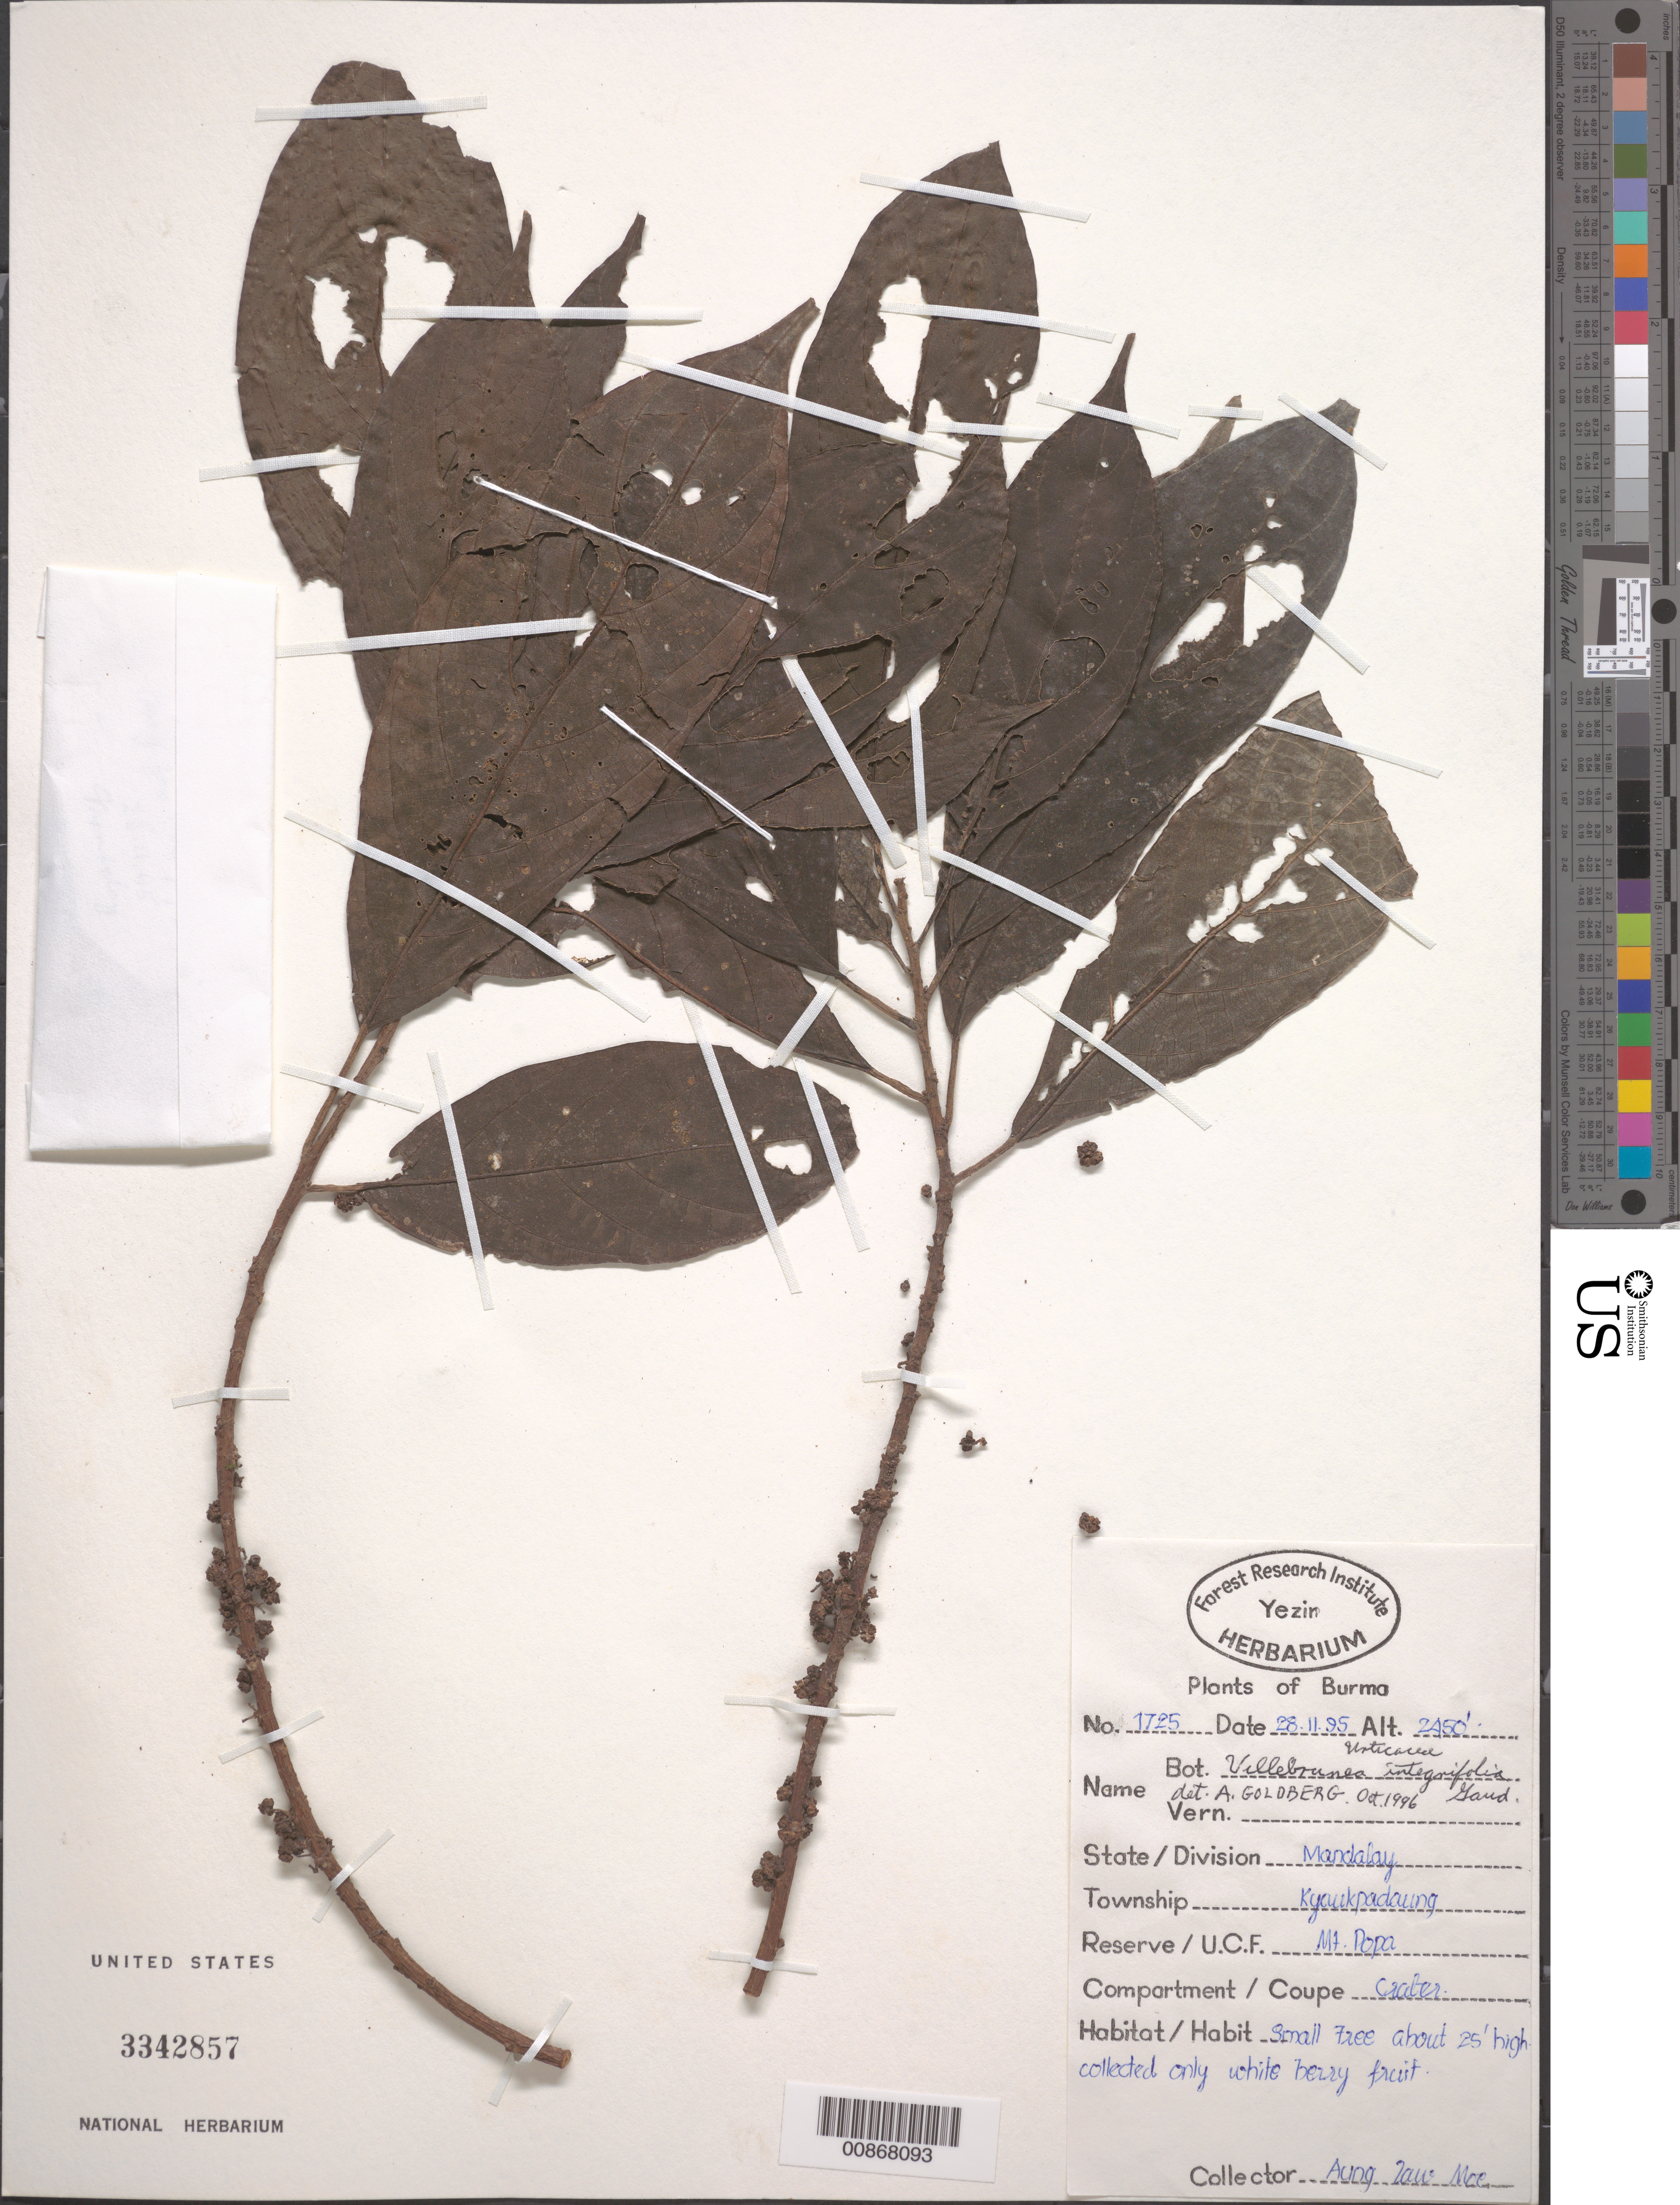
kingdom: Plantae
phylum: Tracheophyta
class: Magnoliopsida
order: Rosales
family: Urticaceae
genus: Oreocnide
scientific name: Oreocnide integrifolia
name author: (Gaudich.) Miq.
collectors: Aung Zaw Moe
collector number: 1725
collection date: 1995-11-28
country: Myanmar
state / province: Mandalay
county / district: Kyaukpadaung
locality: Mt. Popa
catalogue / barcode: US 3342857